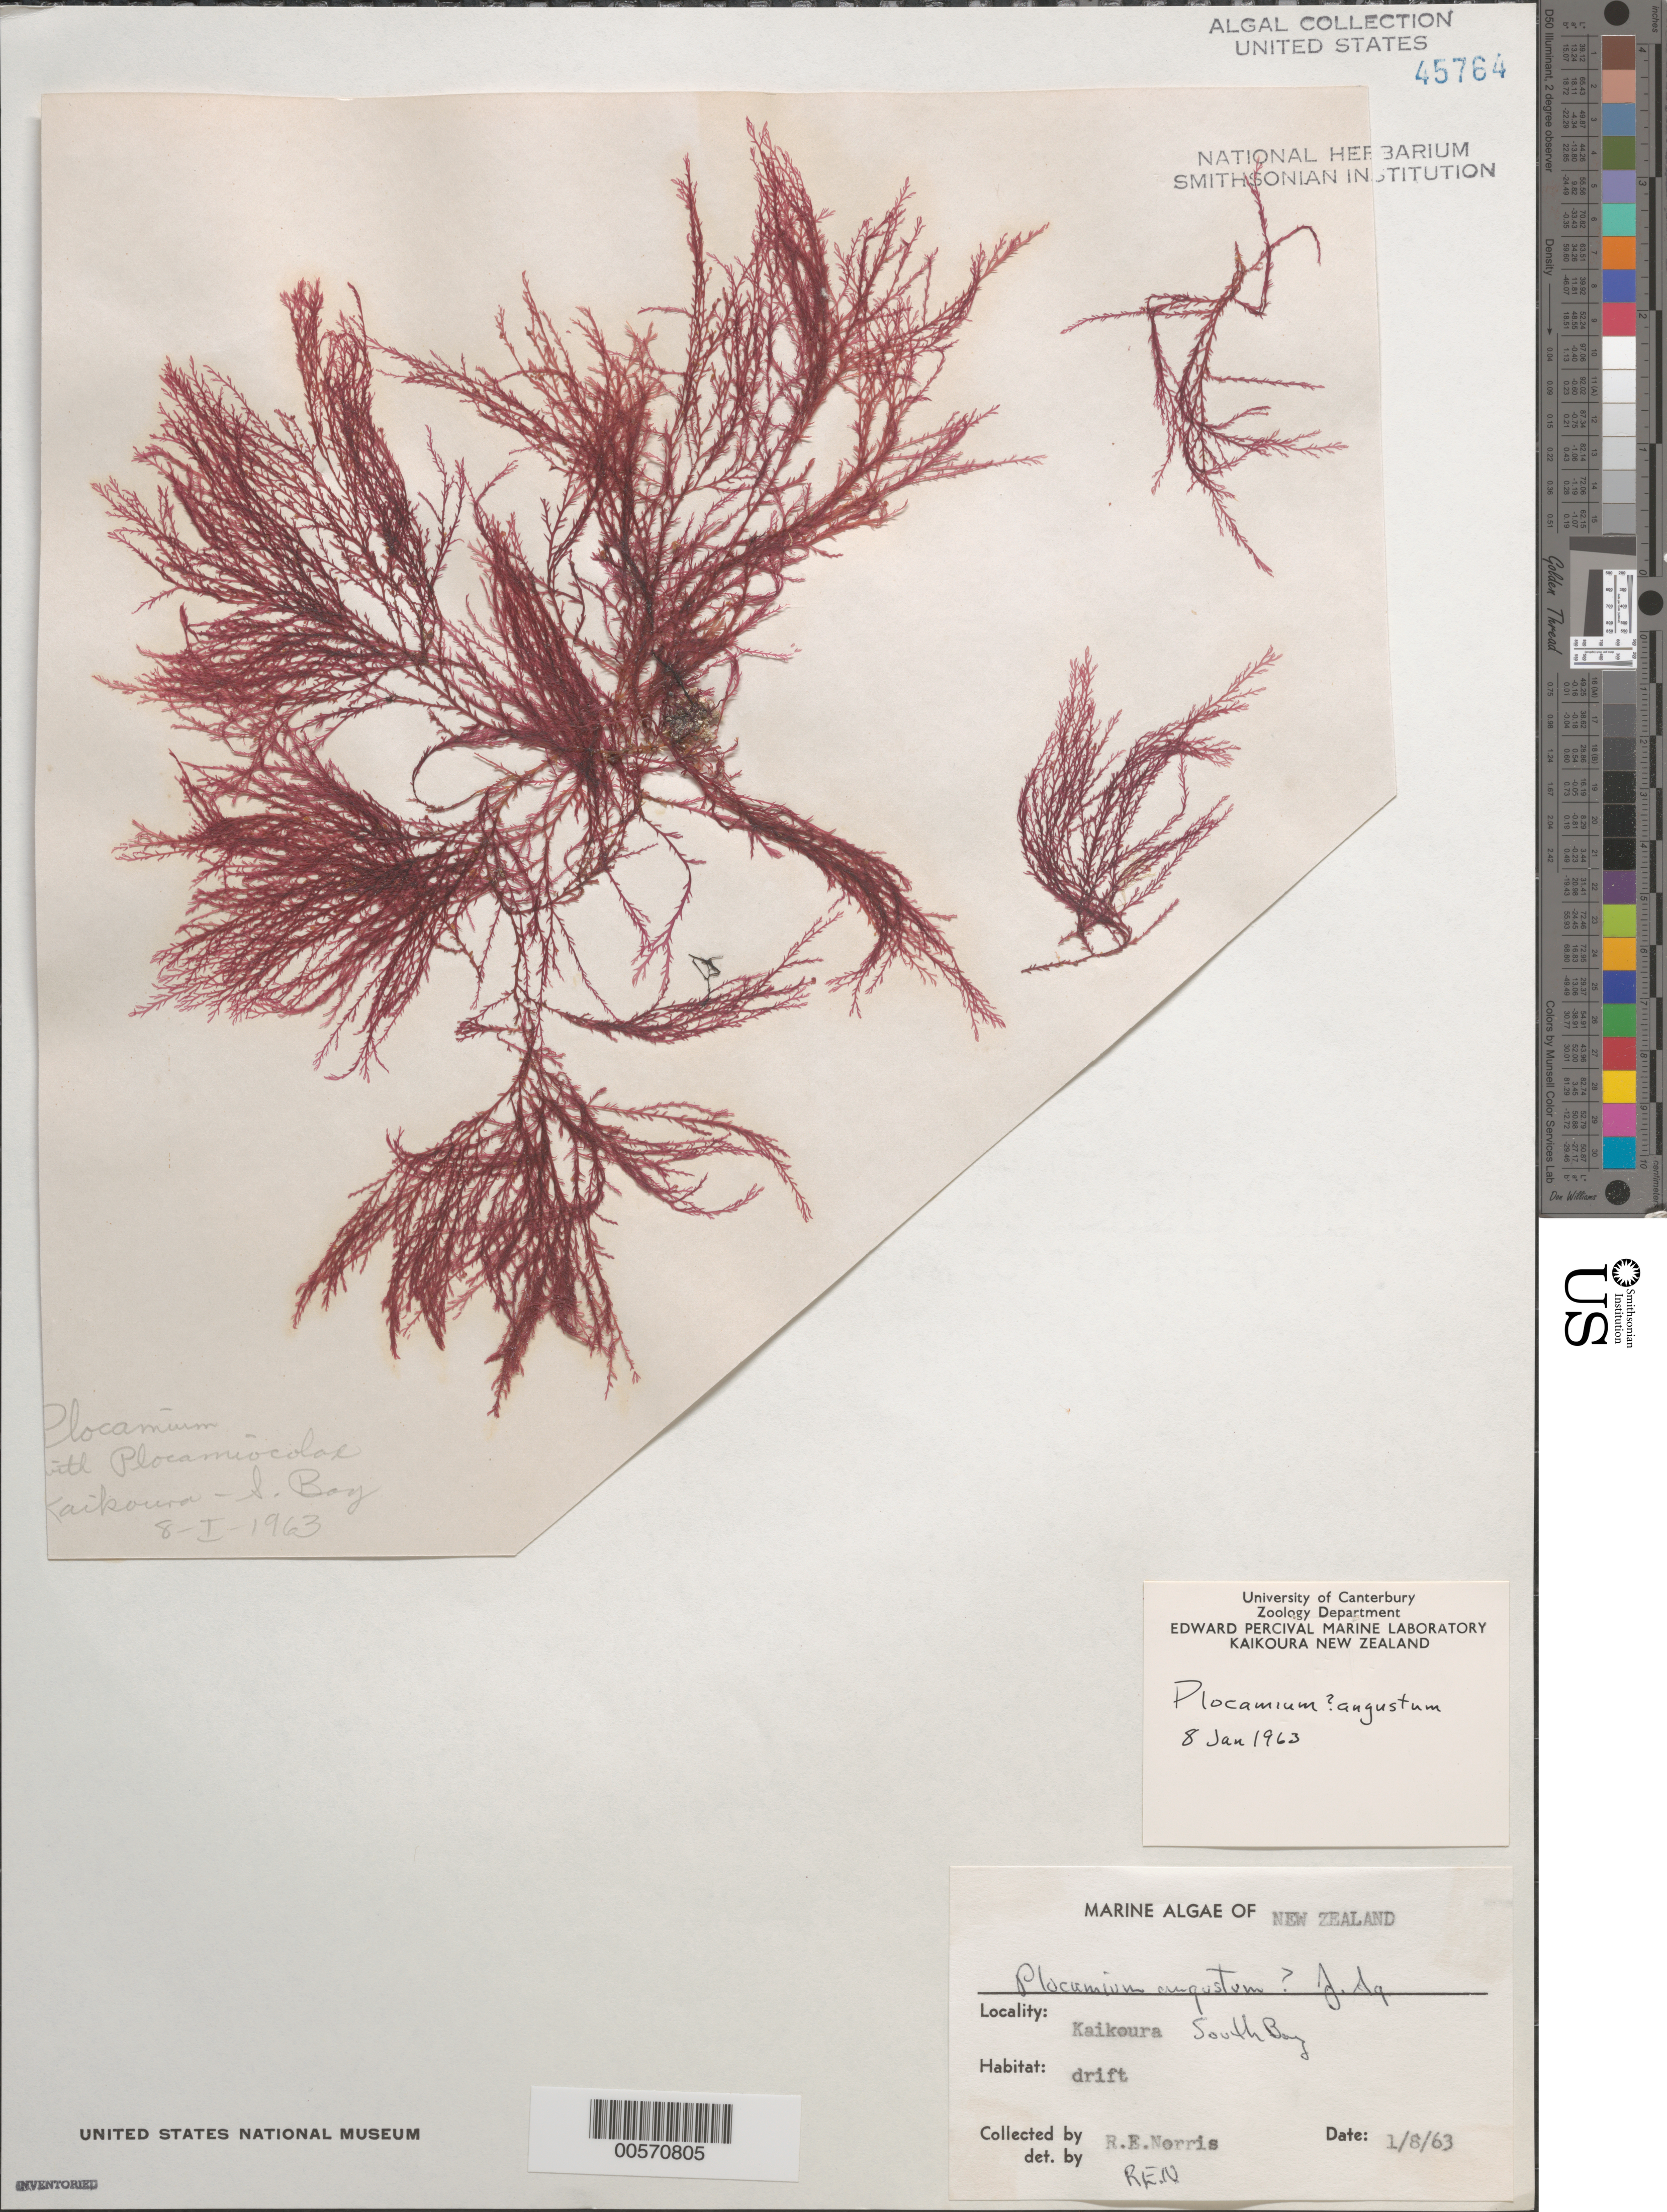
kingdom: Plantae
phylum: Rhodophyta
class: Florideophyceae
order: Plocamiales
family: Plocamiaceae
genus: Plocamium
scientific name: Plocamium angustum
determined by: Norris, R. E.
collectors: R. E. Norris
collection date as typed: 08 Jan 1963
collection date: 1963-01-08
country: New Zealand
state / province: Canterbury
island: South Island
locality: South Bay, Kaikoura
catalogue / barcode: US 45764